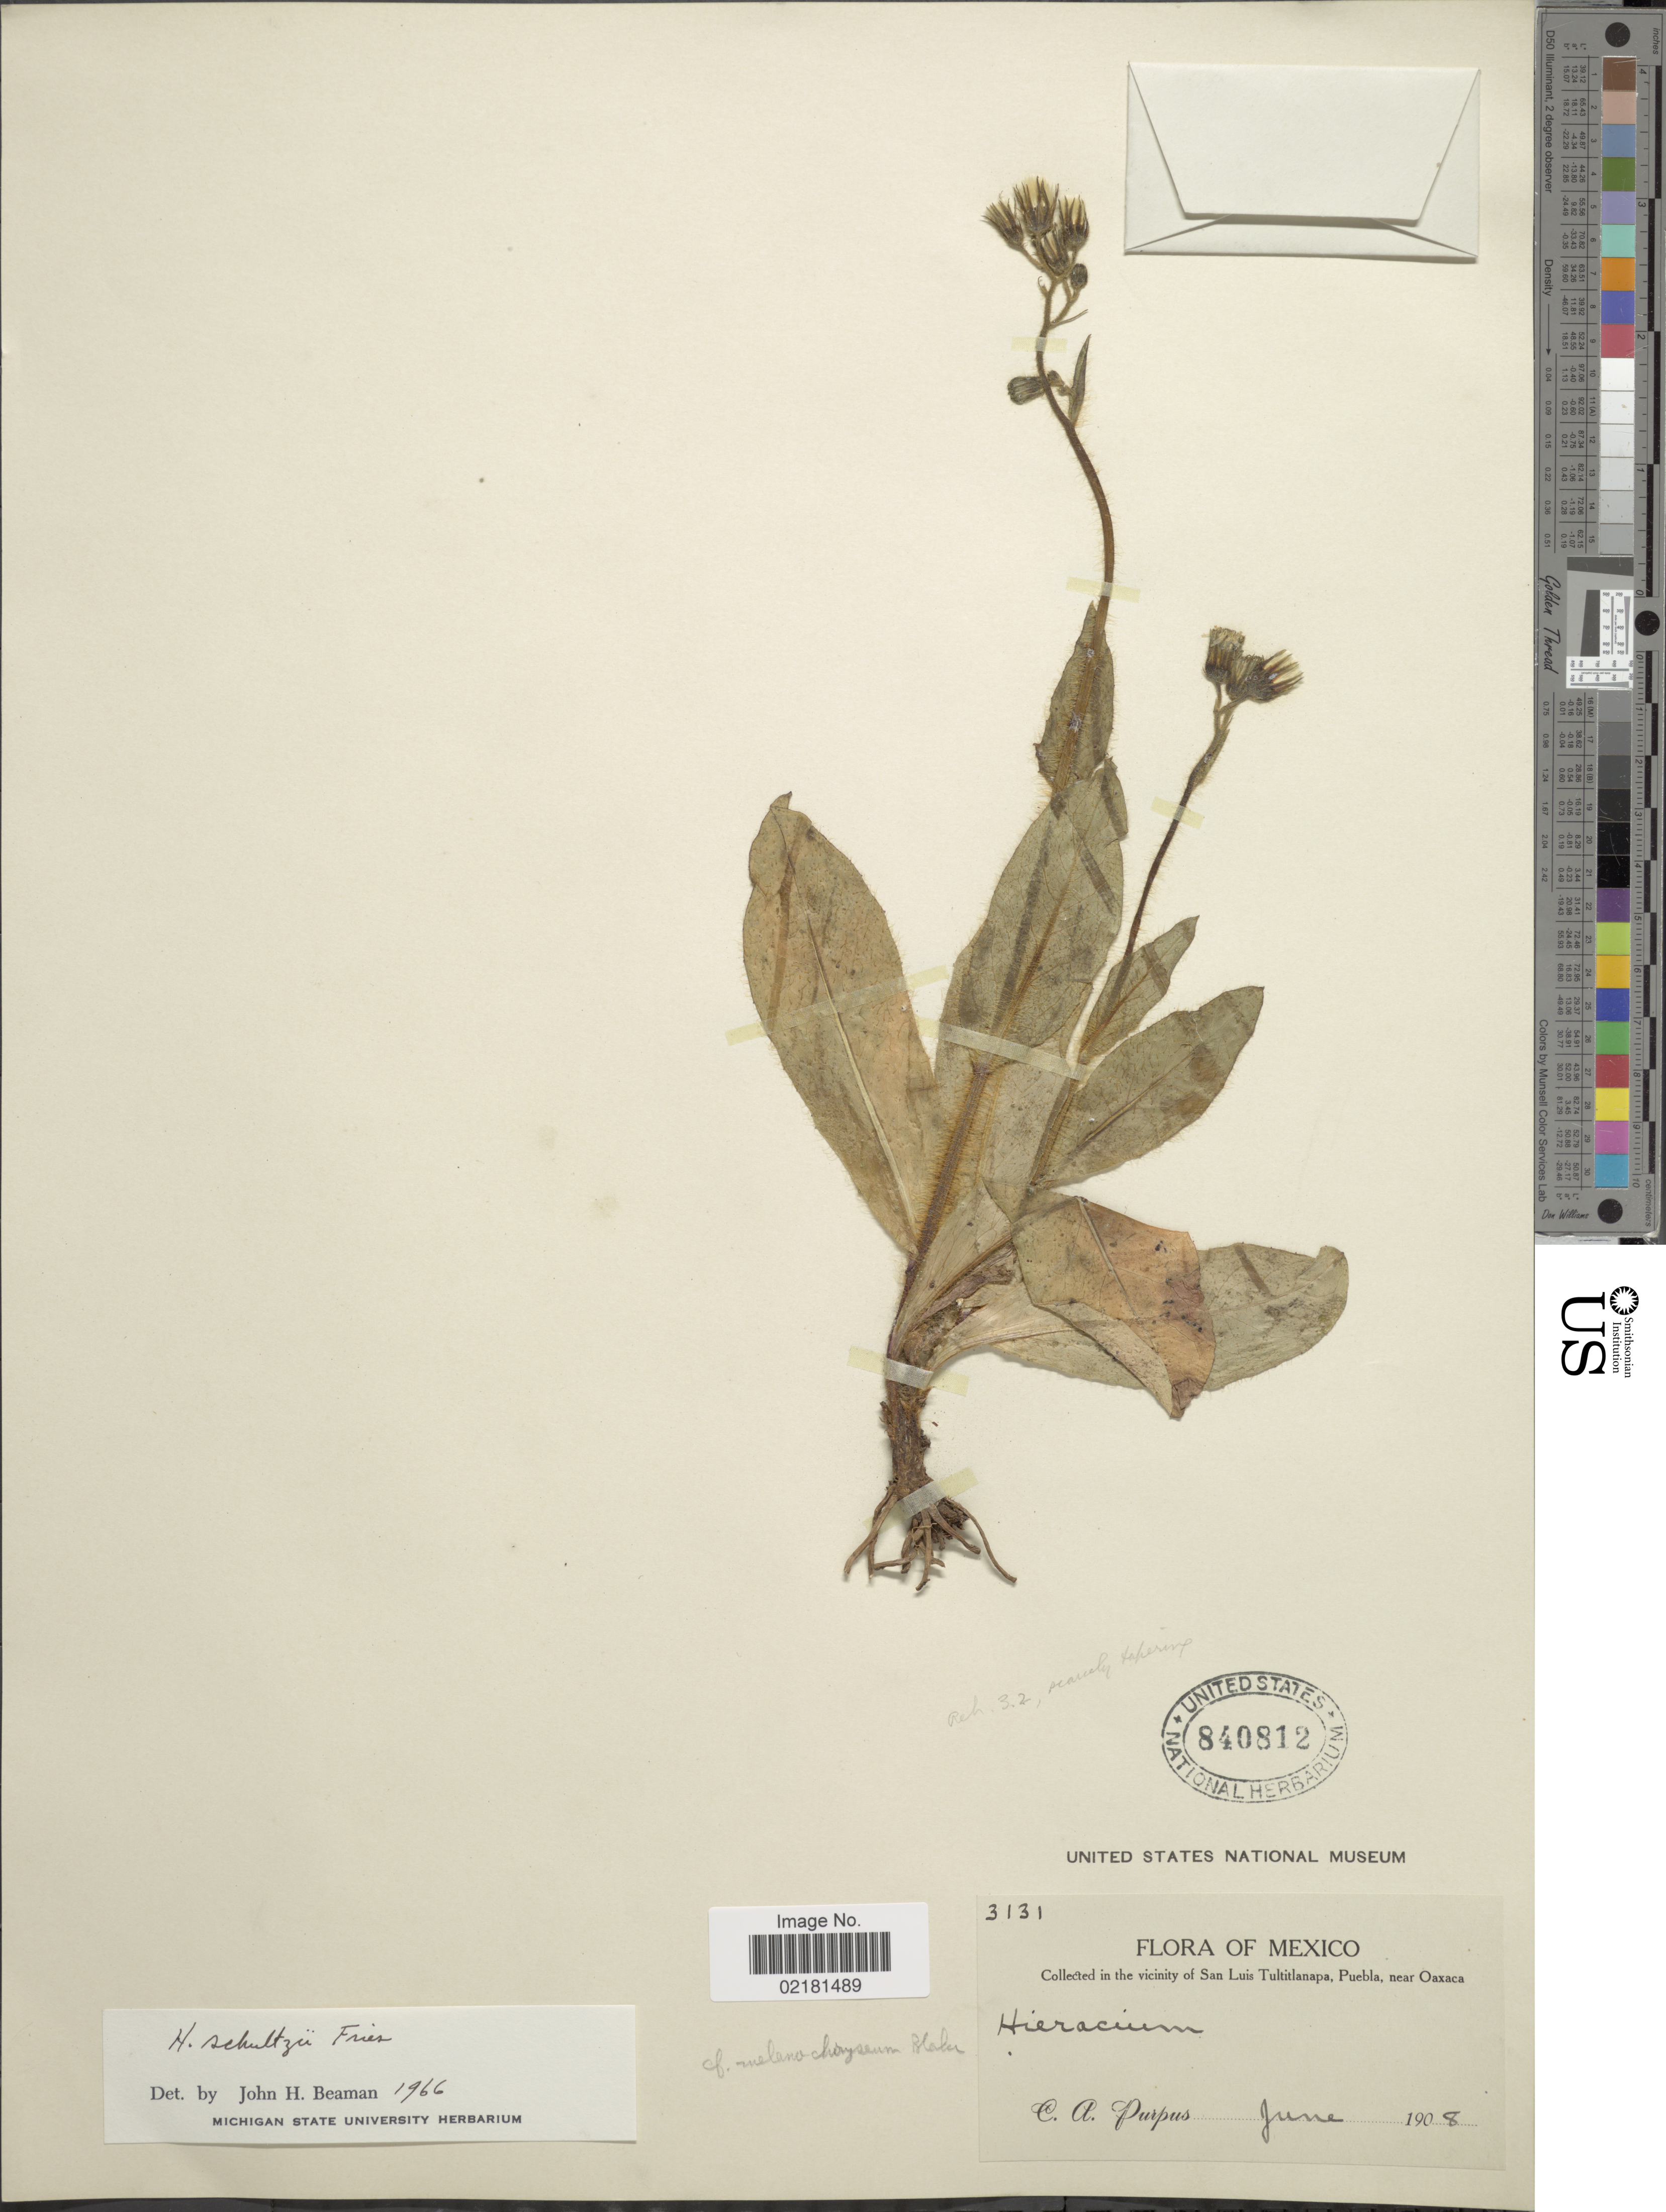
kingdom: Plantae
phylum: Tracheophyta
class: Magnoliopsida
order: Asterales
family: Asteraceae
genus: Hieracium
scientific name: Hieracium schultzii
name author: Fr.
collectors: C. A. Purpus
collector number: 3131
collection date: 1908-06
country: Mexico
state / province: Puebla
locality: In the vicinity of San Luis Tutitlanapa, near Oaxaca.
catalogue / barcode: US 840812